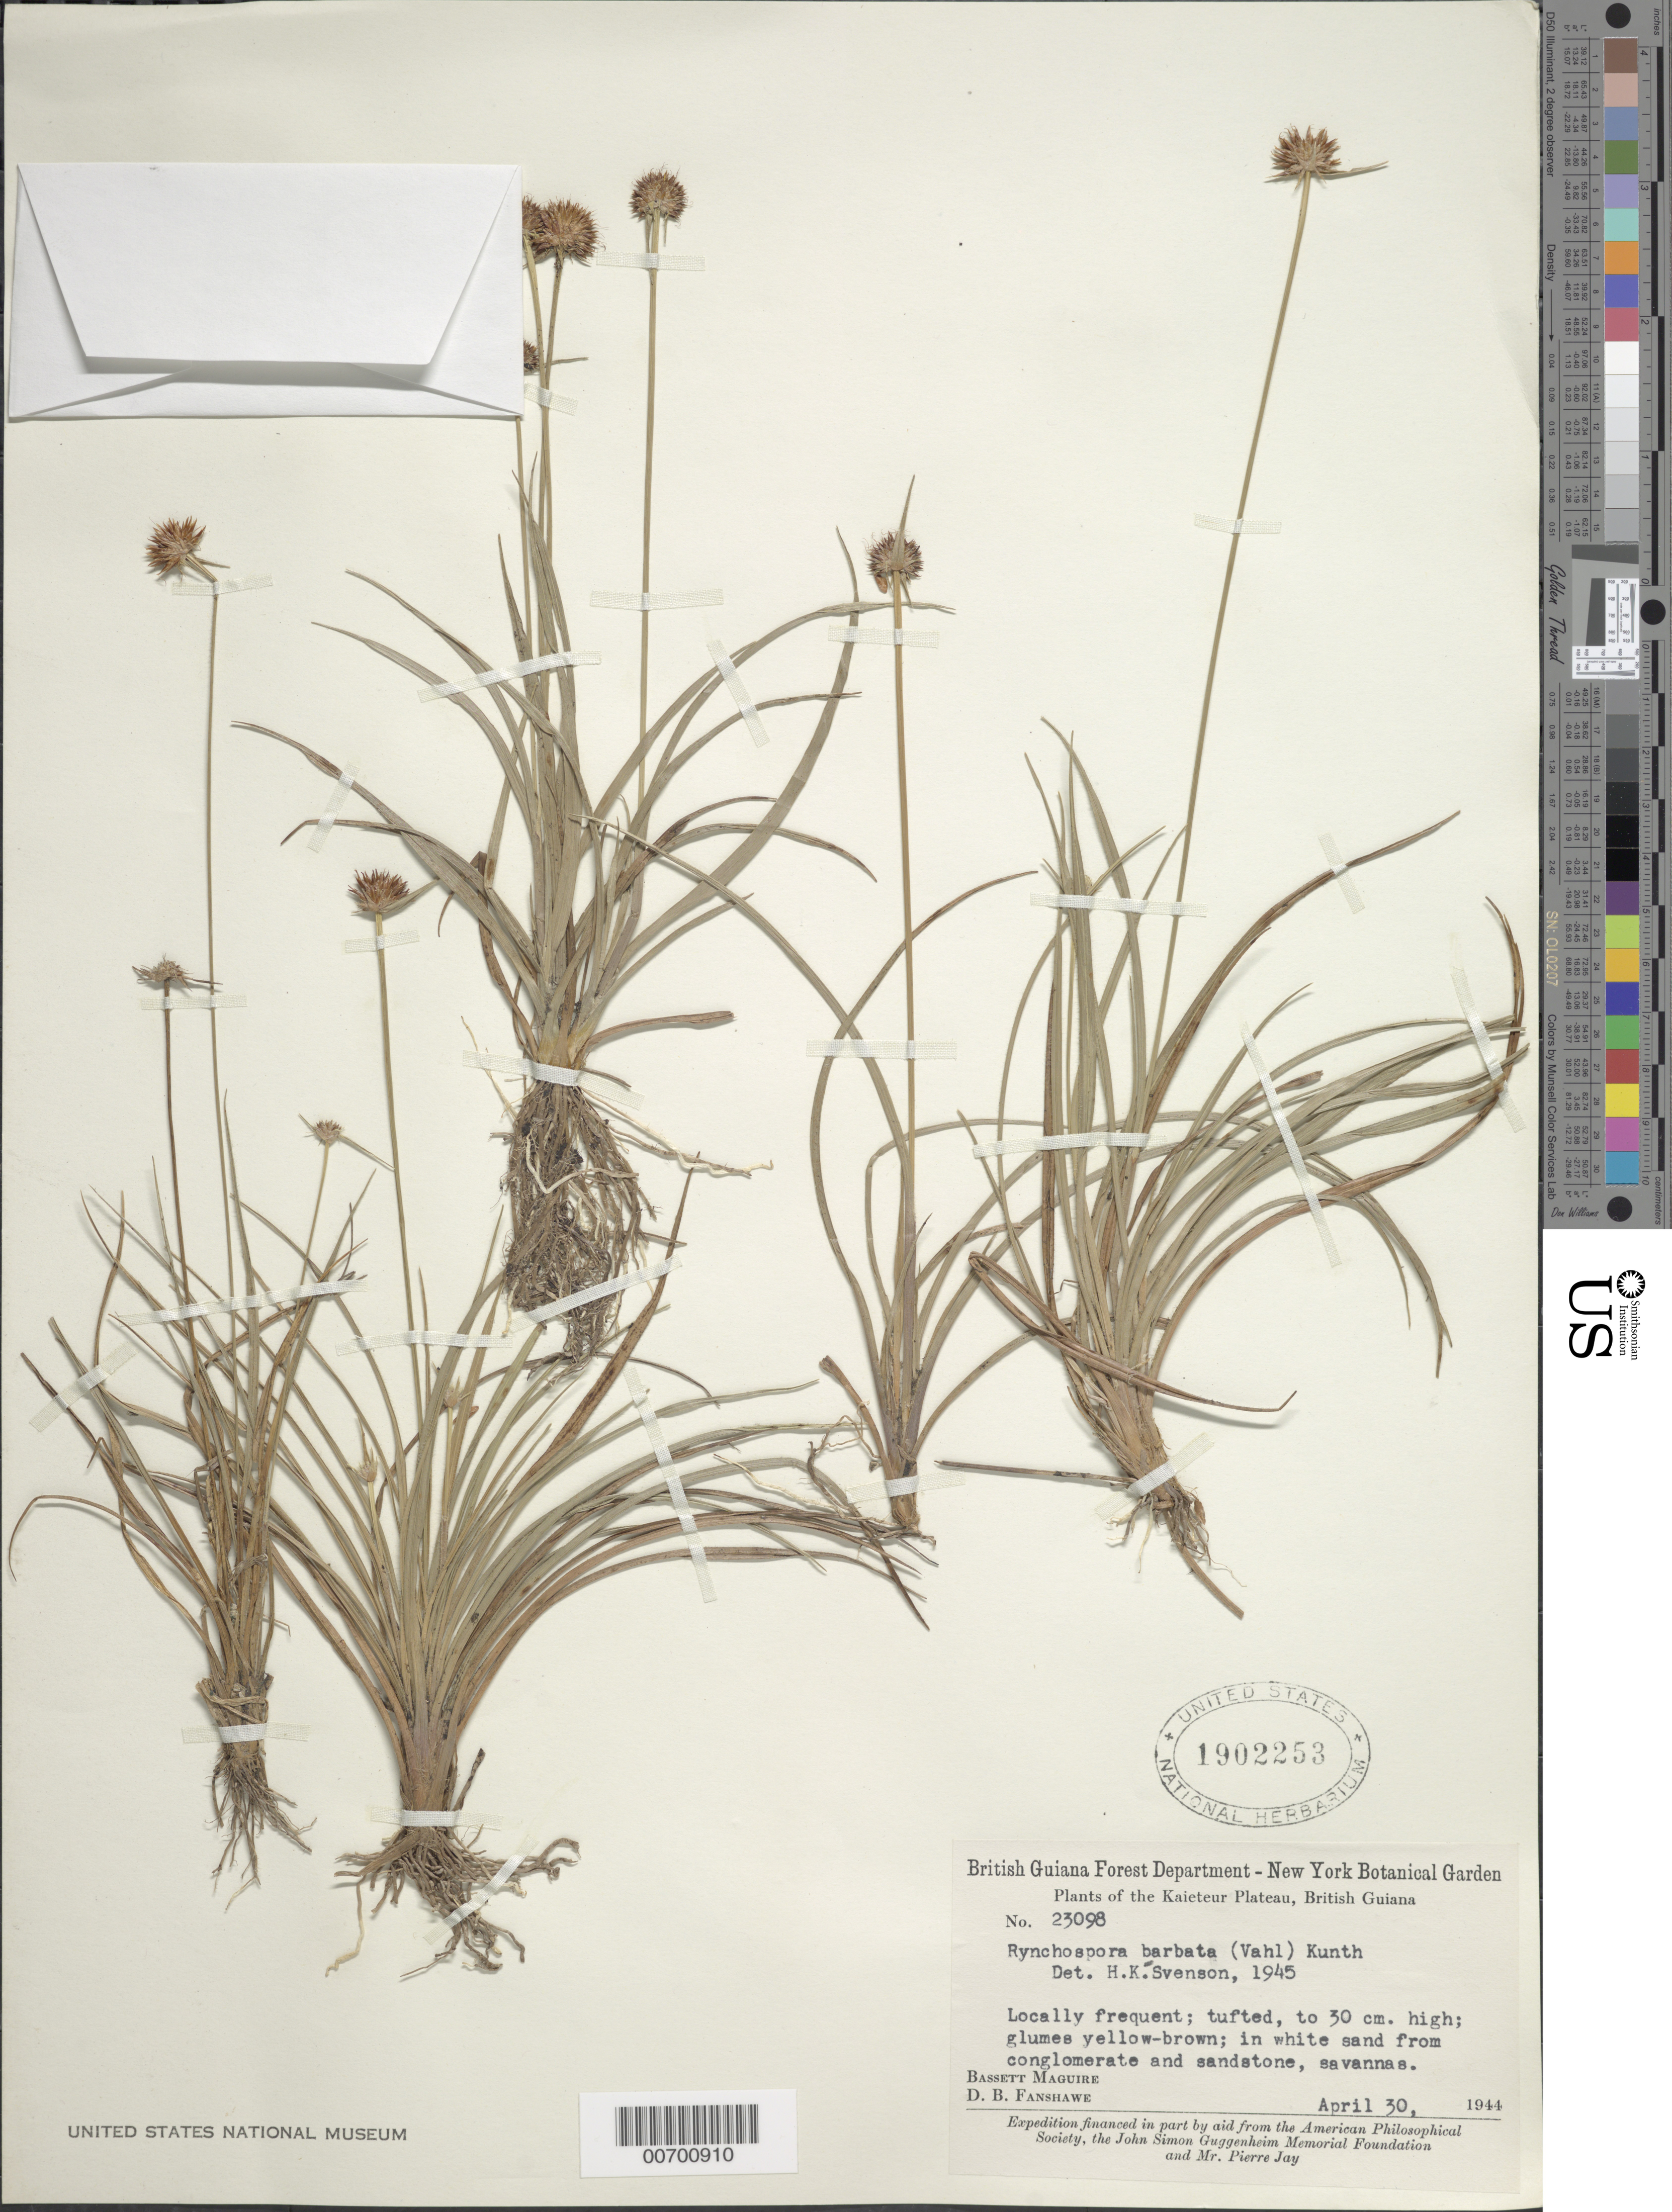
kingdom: Plantae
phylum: Tracheophyta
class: Liliopsida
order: Poales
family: Cyperaceae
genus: Rhynchospora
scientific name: Rhynchospora barbata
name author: (Vahl) Kunth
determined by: Alves, K.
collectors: B. Maguire & D. B. Fanshawe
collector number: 23098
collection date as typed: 30-Apr-44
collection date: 1944-04-30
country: Guyana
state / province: Potaro-Siparuni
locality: Potaro River Gorge, trail from Tukeit to Kaiatuk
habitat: White sand from conglomerate and sandstone, savanna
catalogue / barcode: US 1902253